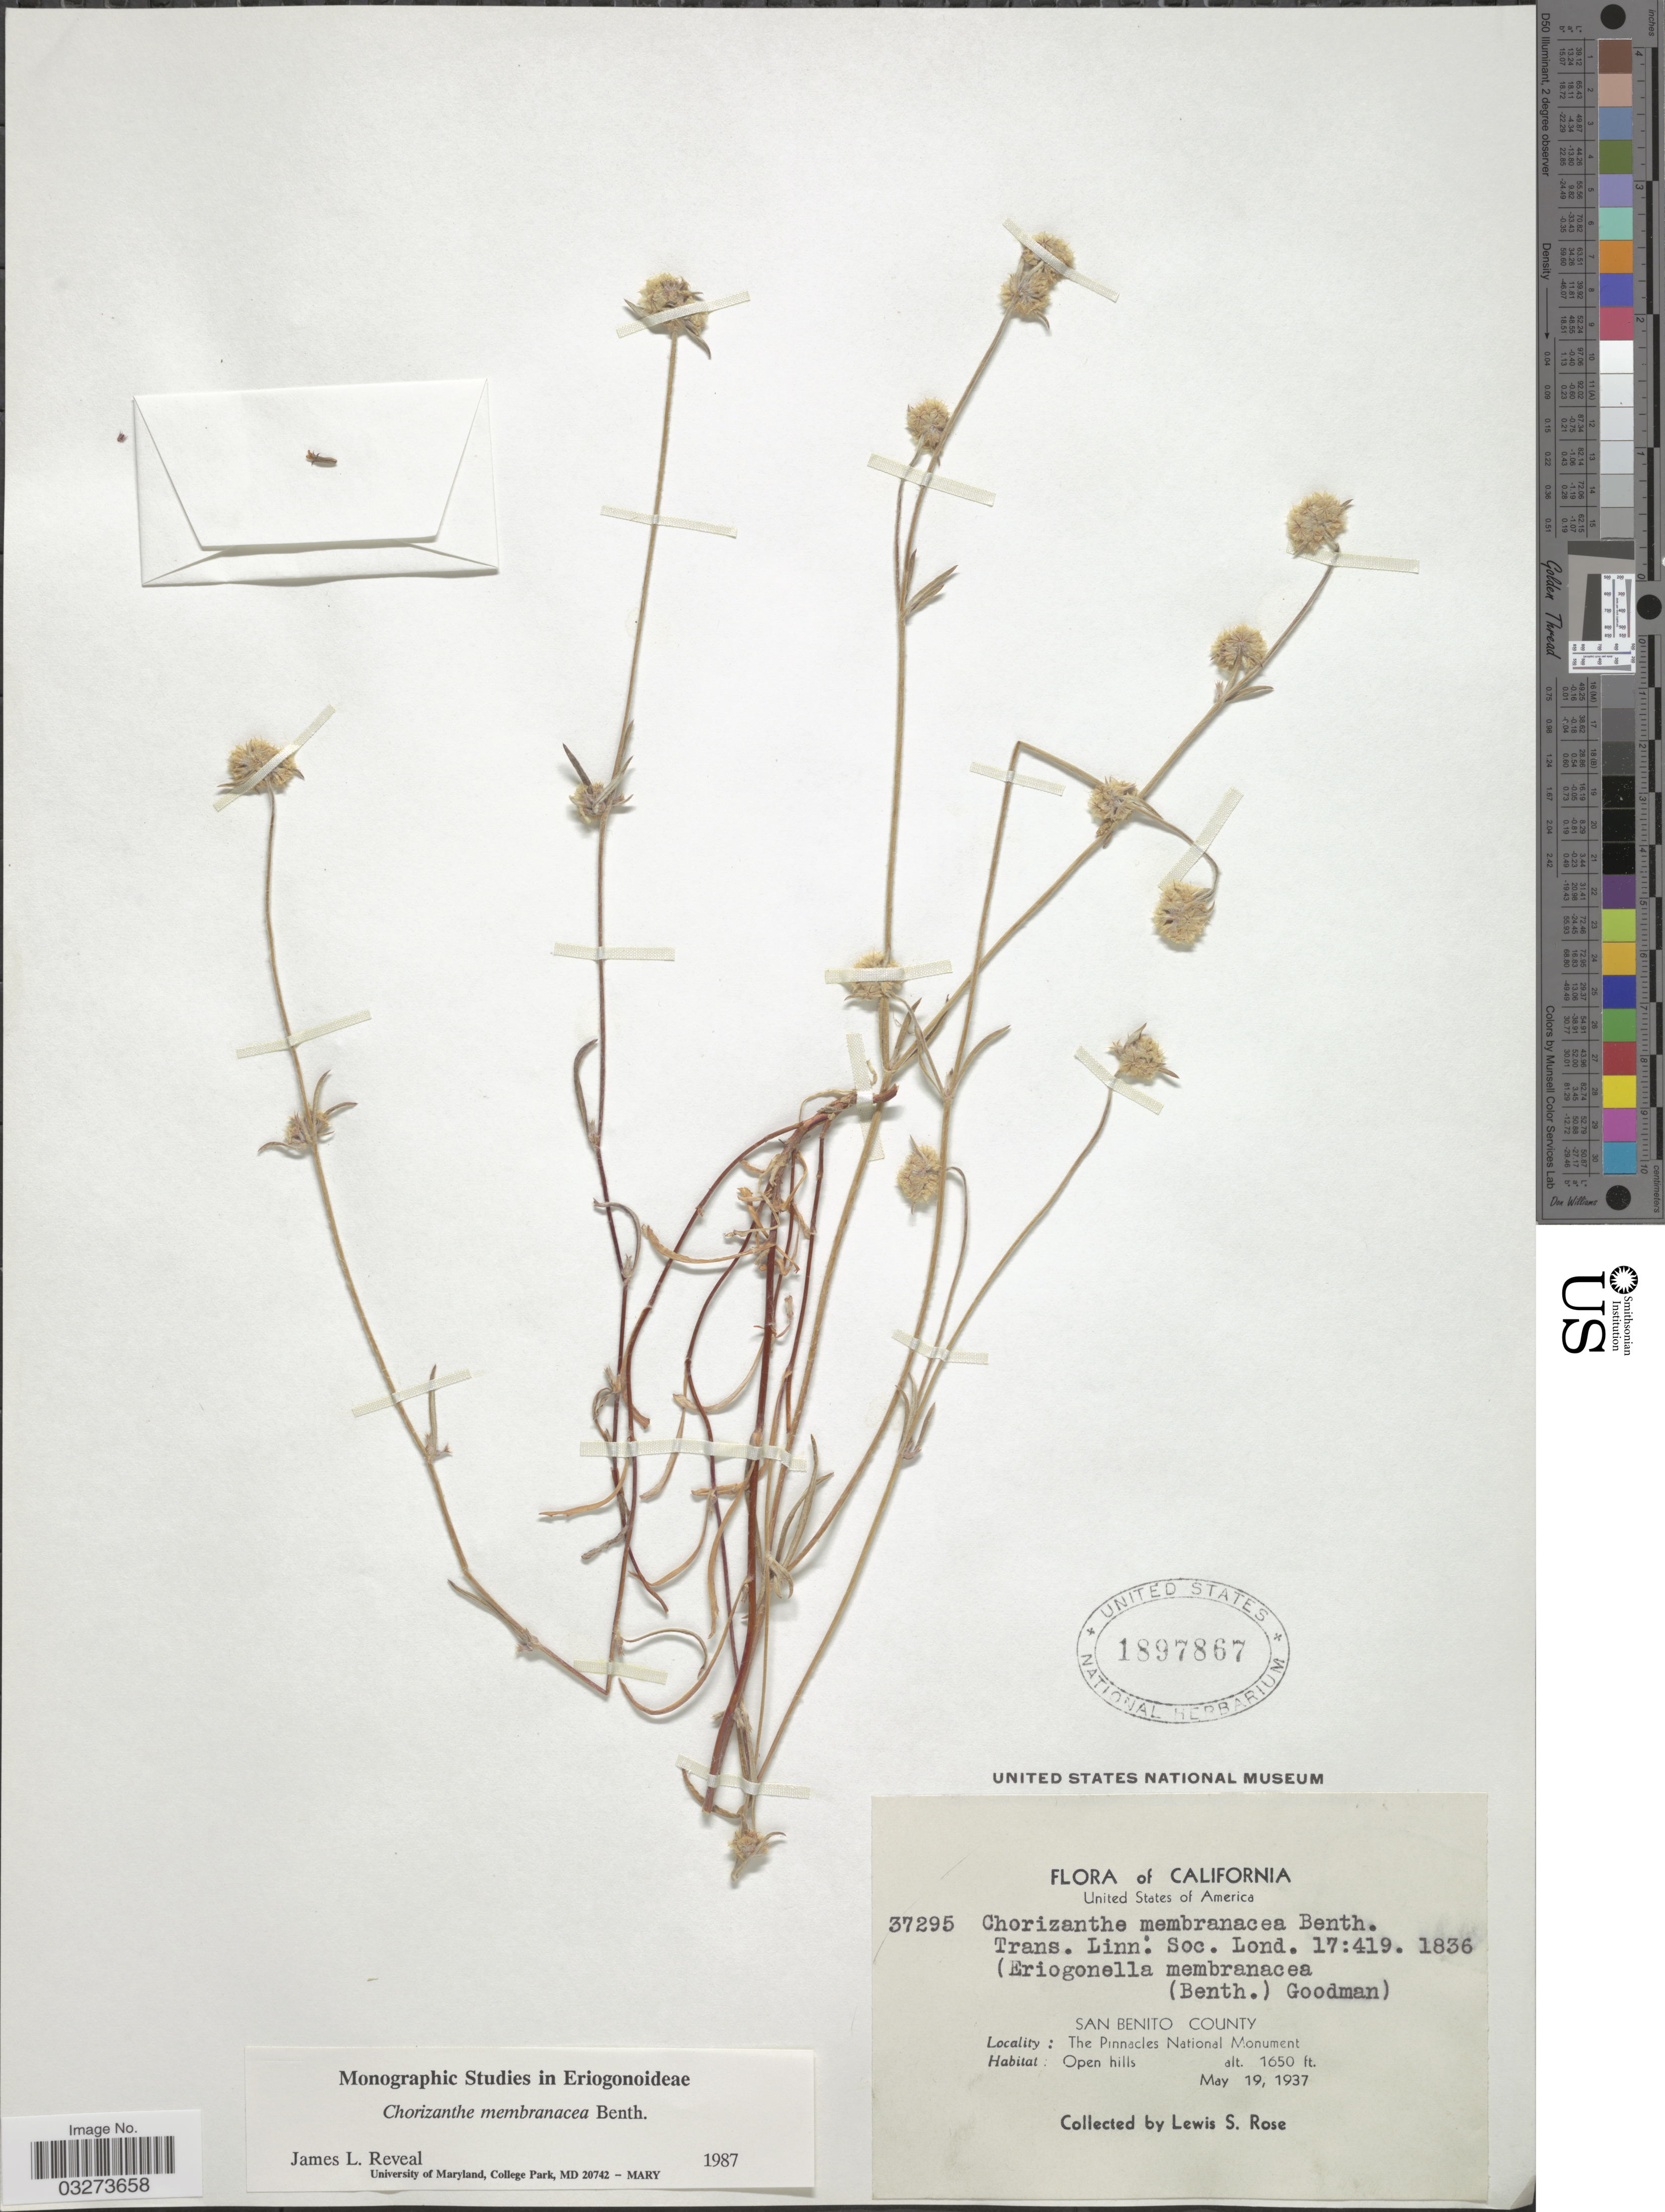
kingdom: Plantae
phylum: Tracheophyta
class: Magnoliopsida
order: Caryophyllales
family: Polygonaceae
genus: Chorizanthe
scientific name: Chorizanthe membranacea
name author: Benth.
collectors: L. S. Rose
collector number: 37295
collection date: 1937-05-19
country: United States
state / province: California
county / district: San Benito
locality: San Benito County, The Pinnacles National Monument.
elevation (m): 503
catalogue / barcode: US 1897867